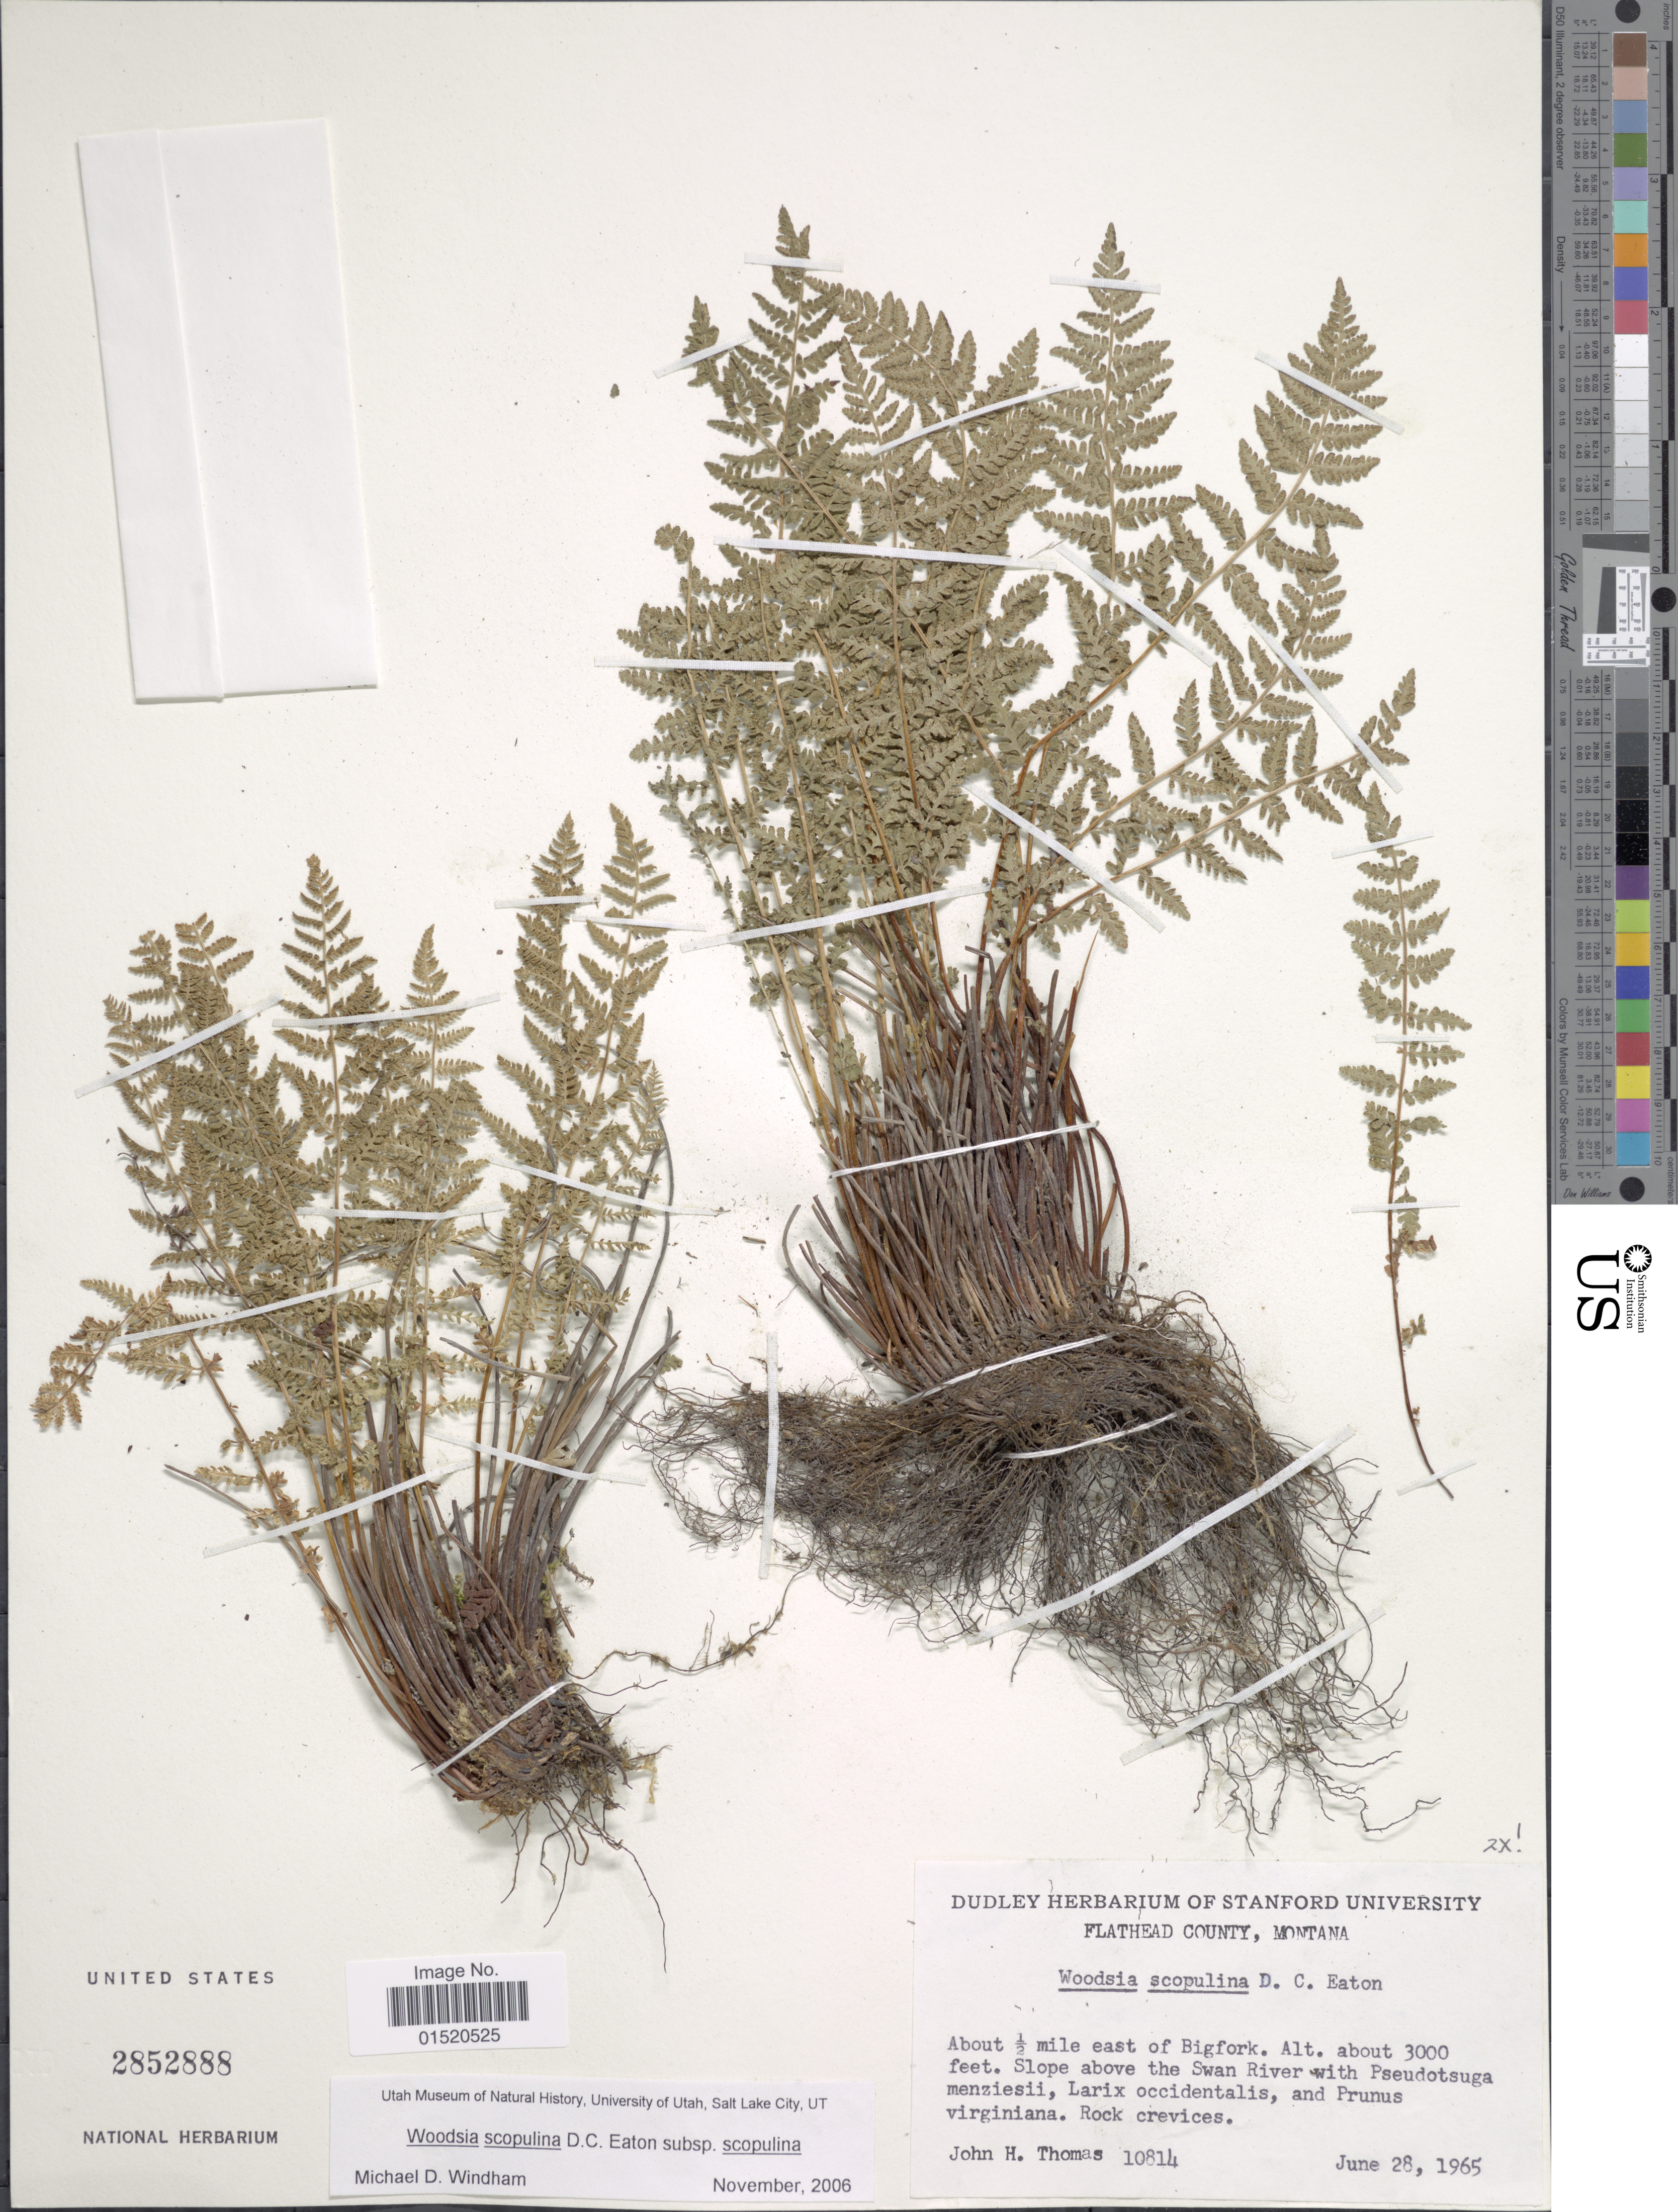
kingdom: Plantae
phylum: Tracheophyta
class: Polypodiopsida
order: Polypodiales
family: Woodsiaceae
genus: Woodsia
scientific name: Woodsia scopulina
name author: D.C. Eaton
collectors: J. H. Thomas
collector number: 10814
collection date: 1965-06-28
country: United States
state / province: Montana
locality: About ½ mile E of Big Fork, Slope above the Swan River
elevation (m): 914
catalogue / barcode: US 2852888